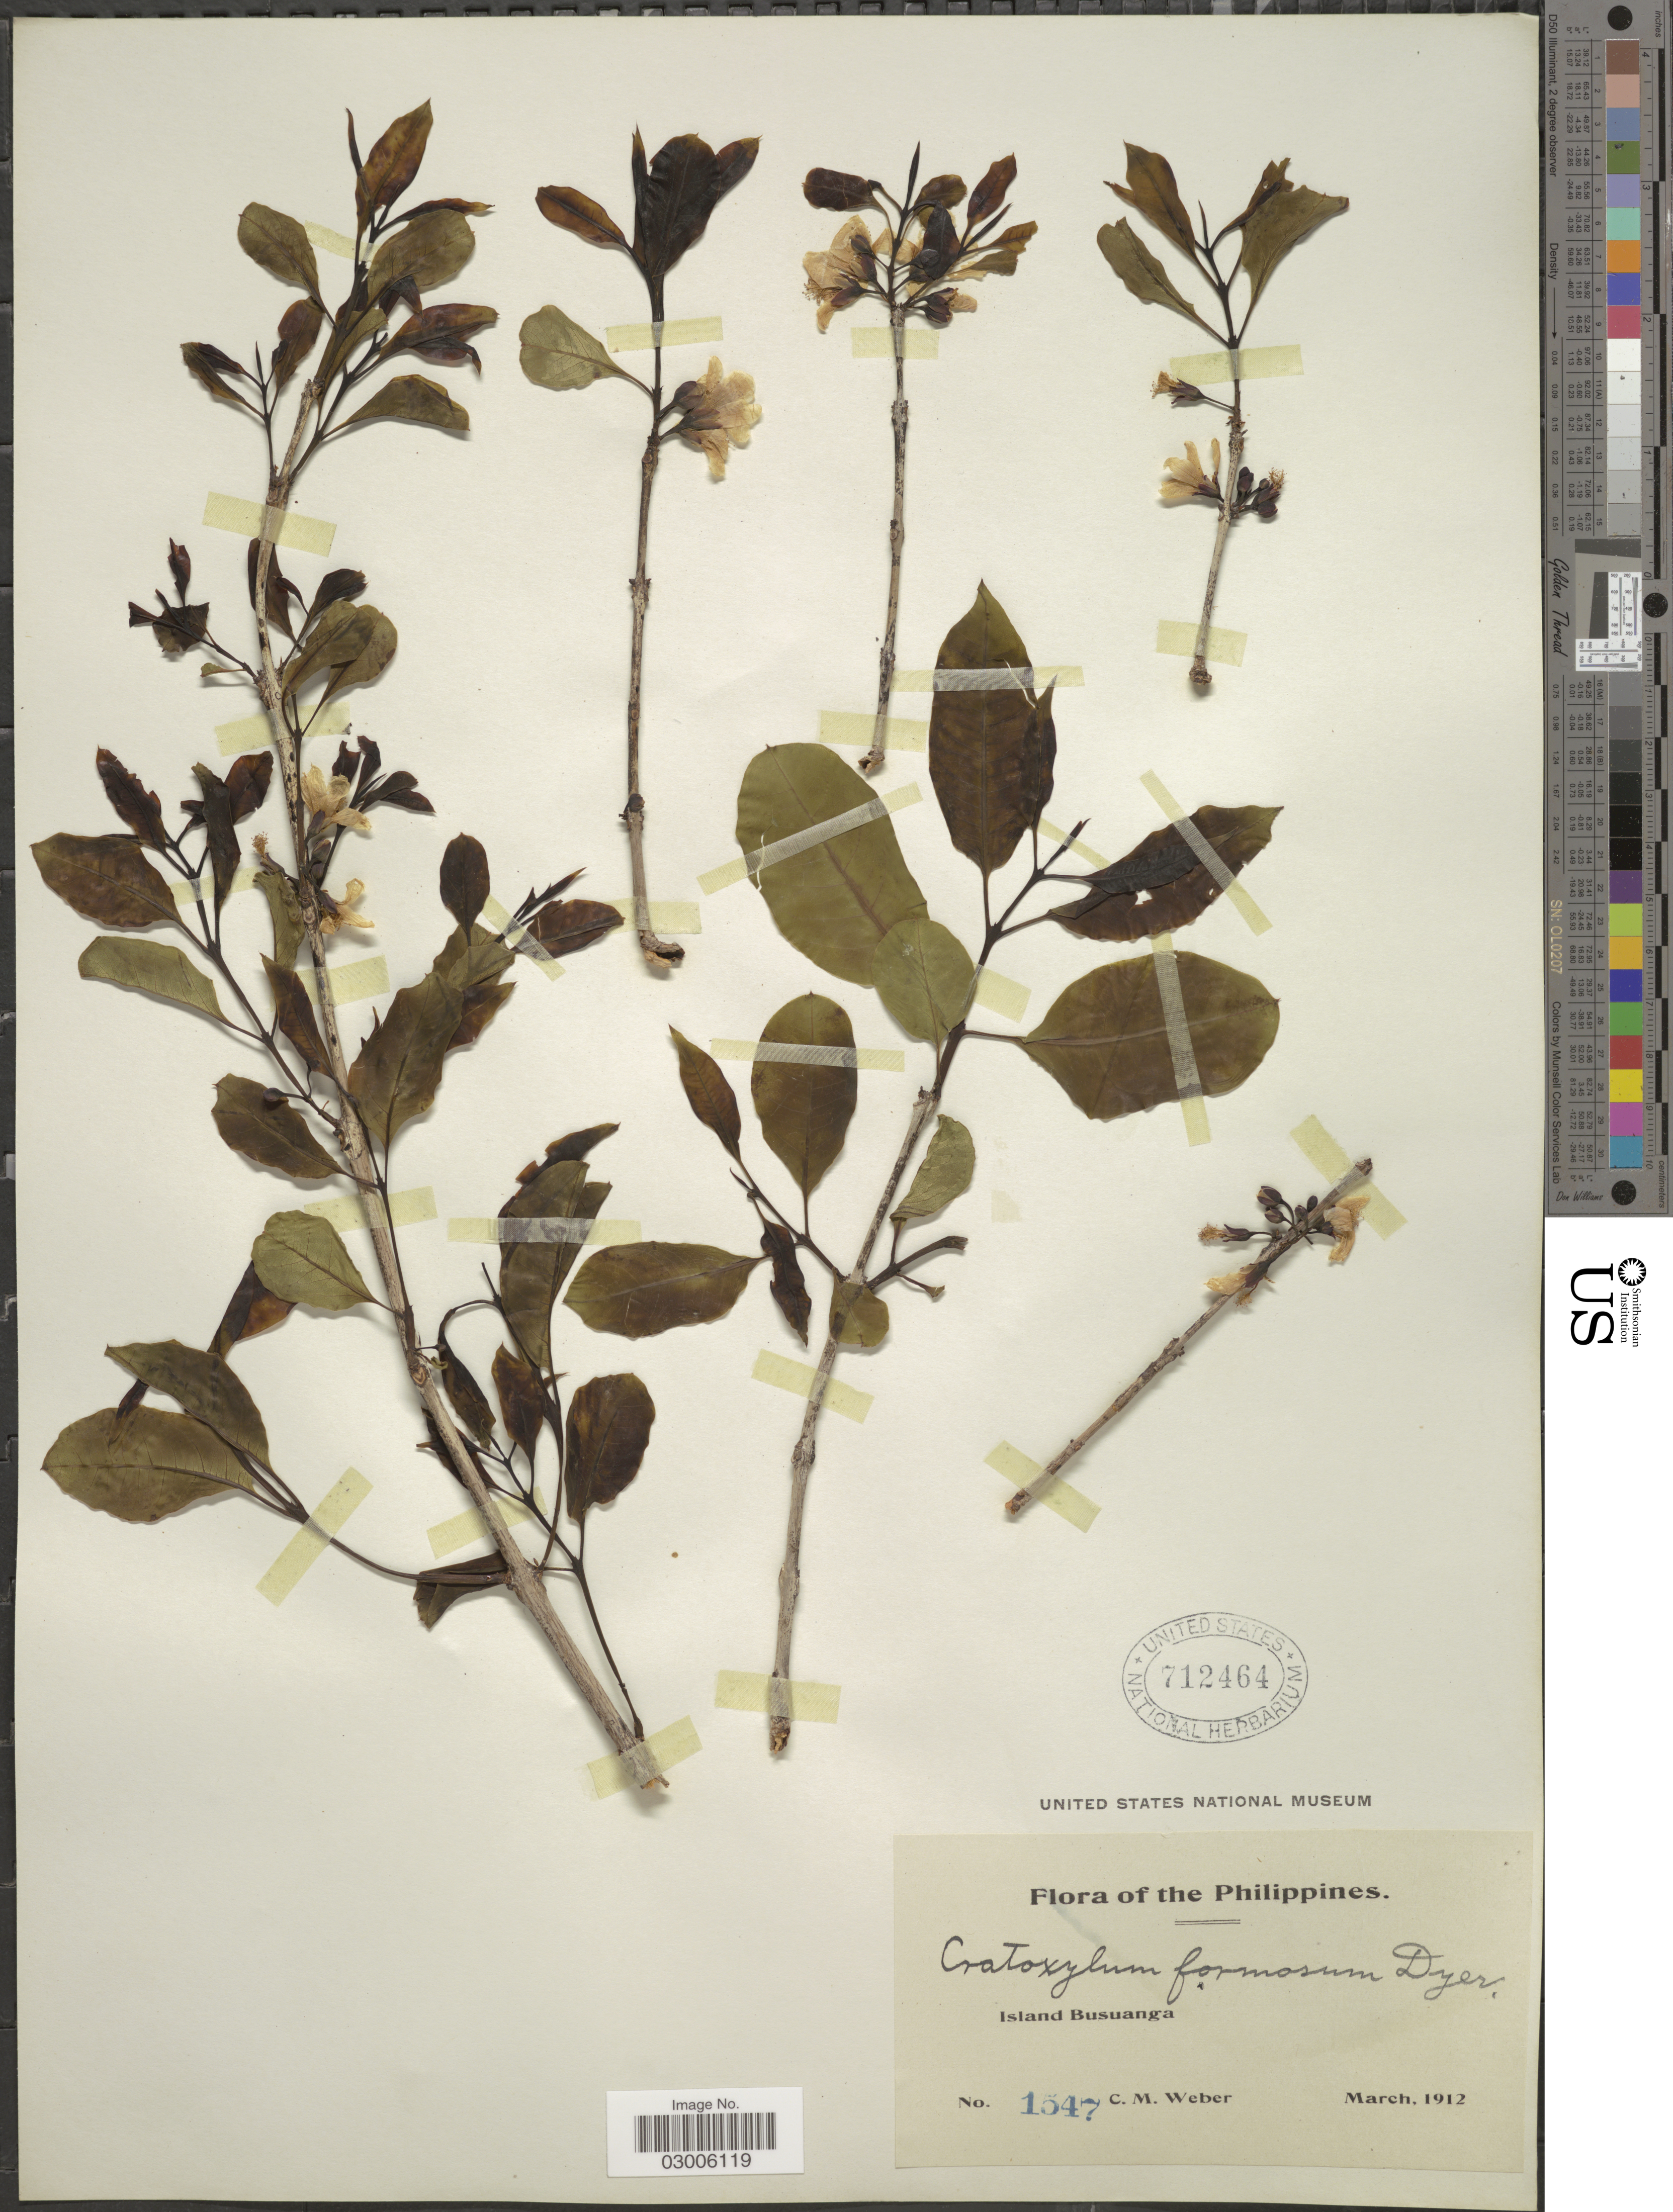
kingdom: Plantae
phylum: Tracheophyta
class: Magnoliopsida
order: Malpighiales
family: Hypericaceae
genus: Cratoxylum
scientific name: Cratoxylum cochinchinense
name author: (Lour.) Blume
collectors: C. M. Weber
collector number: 1547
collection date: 1912-03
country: Philippines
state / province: Mimaropa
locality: Island Busuanga.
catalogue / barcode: US 712464